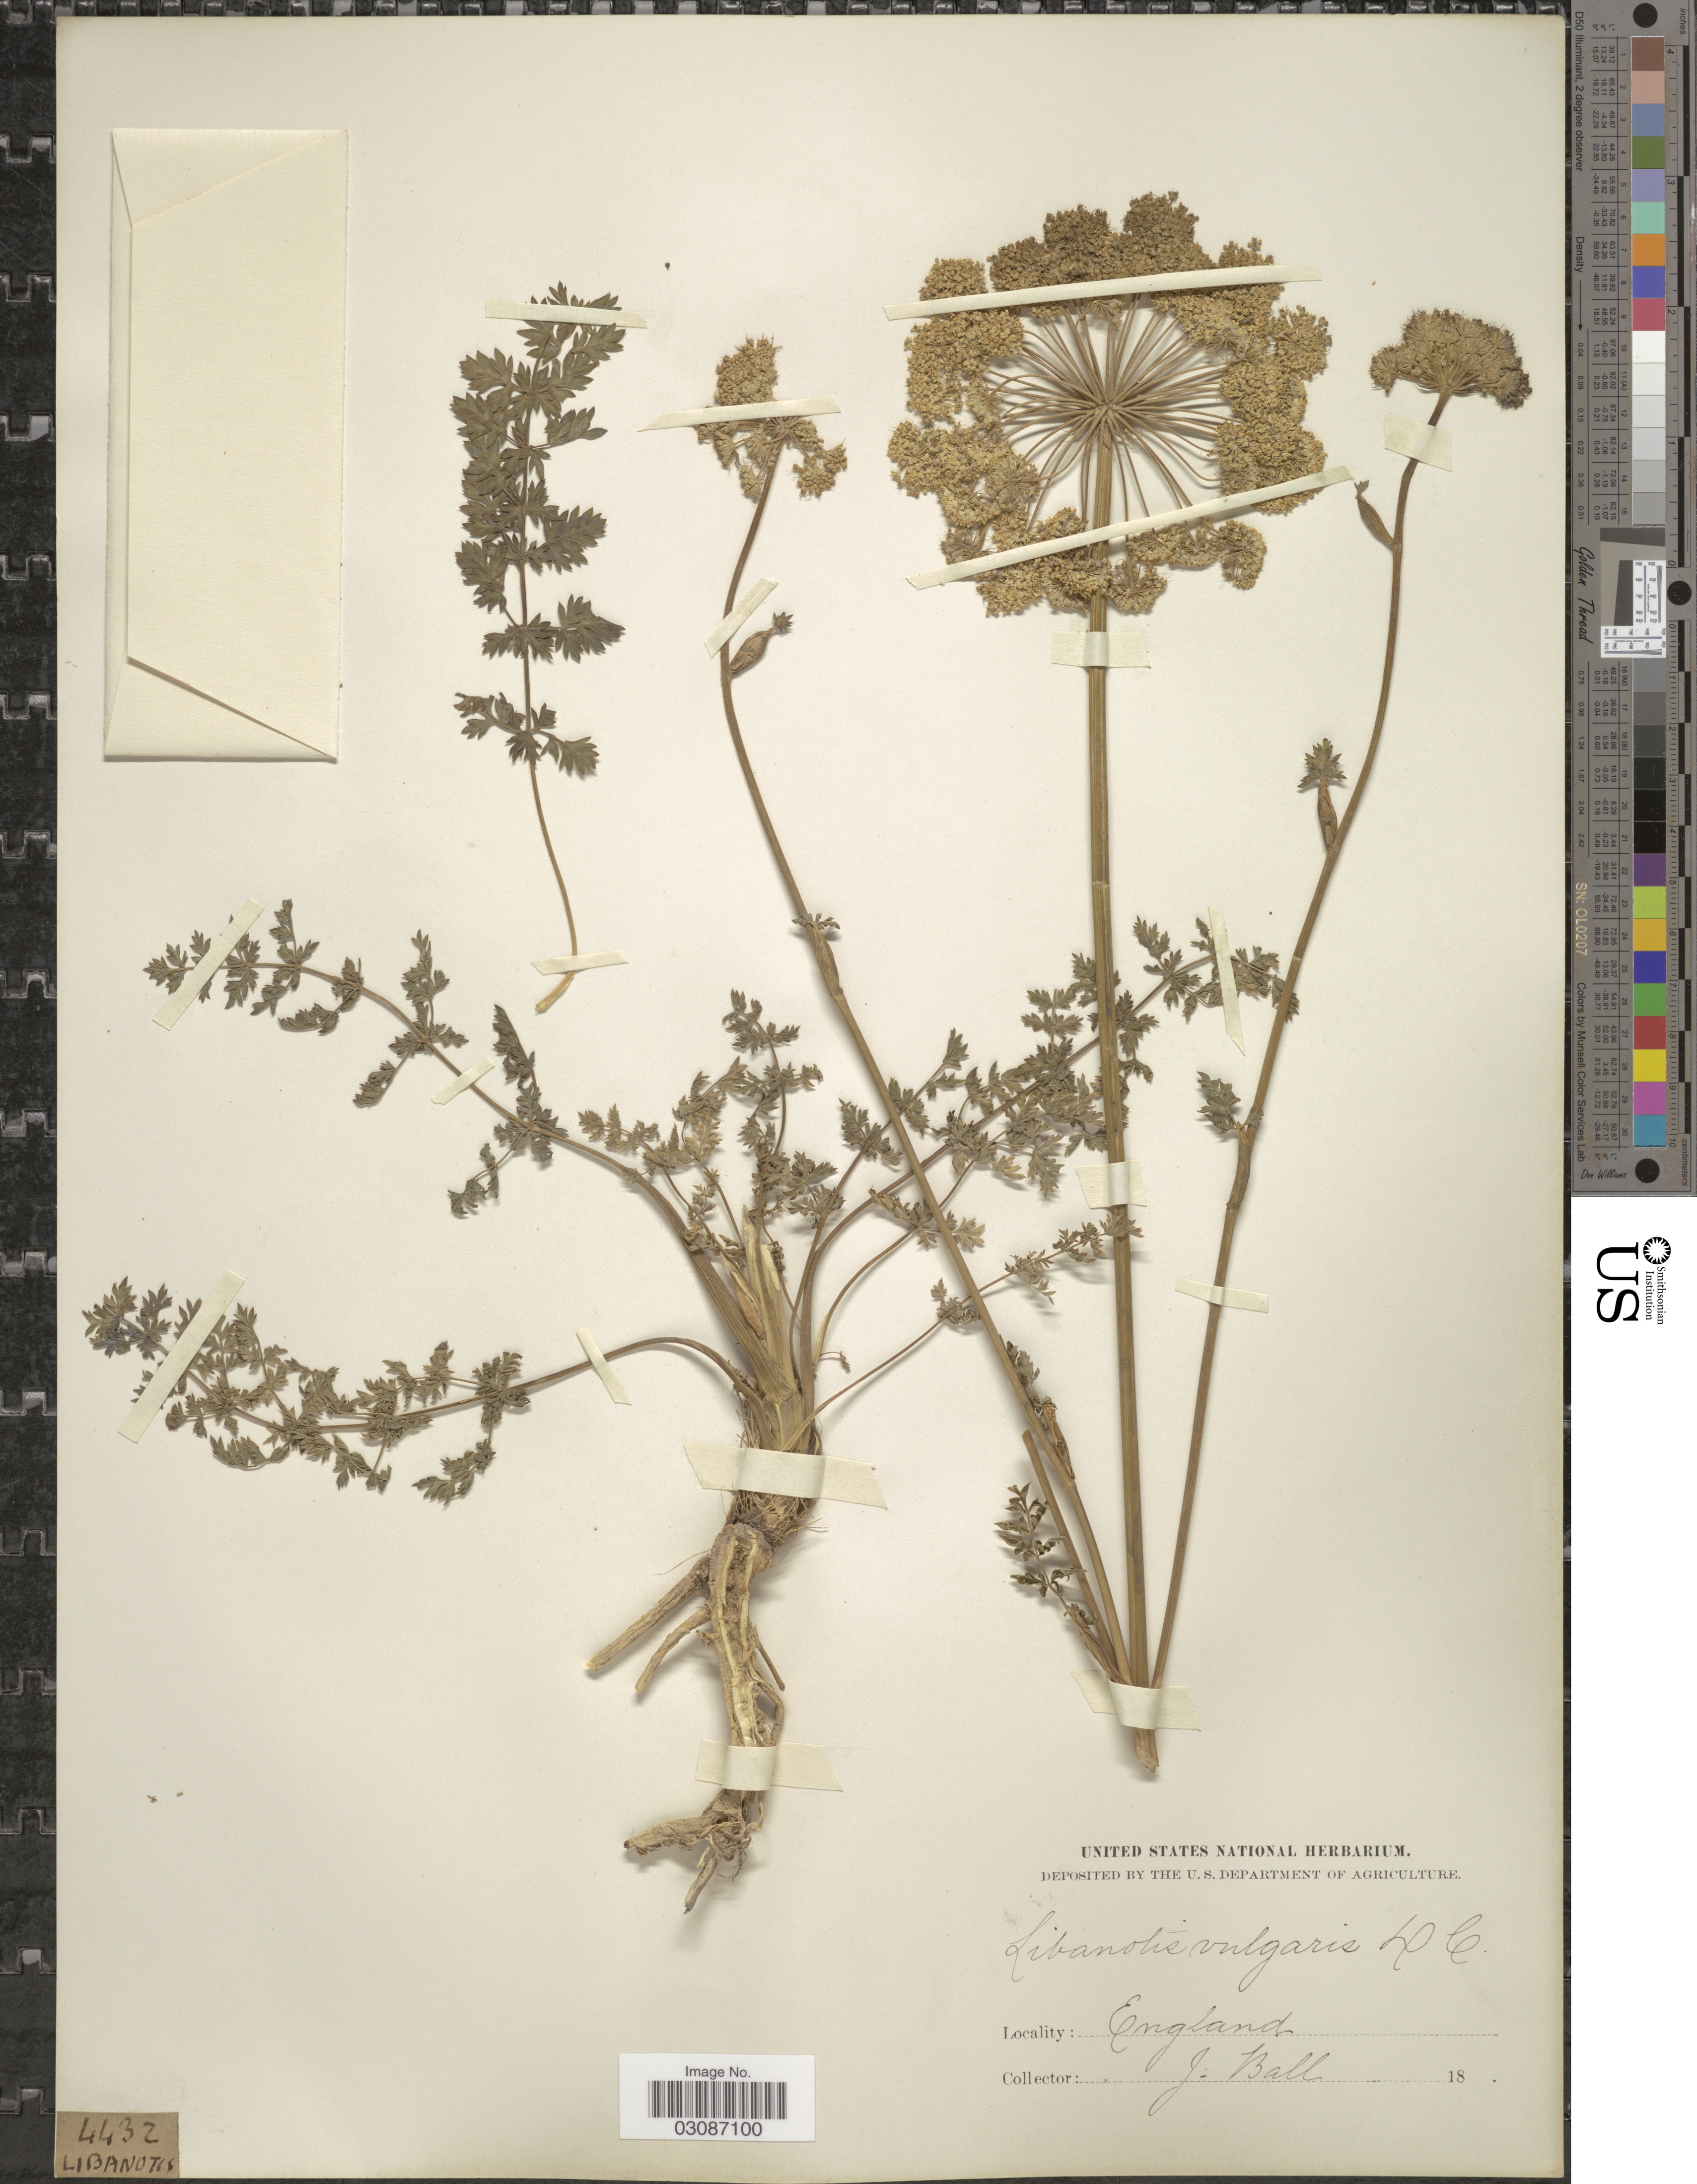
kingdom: Plantae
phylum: Tracheophyta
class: Magnoliopsida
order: Apiales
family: Apiaceae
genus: Seseli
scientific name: Seseli libanotis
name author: Koch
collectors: J. Ball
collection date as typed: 18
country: United Kingdom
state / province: England